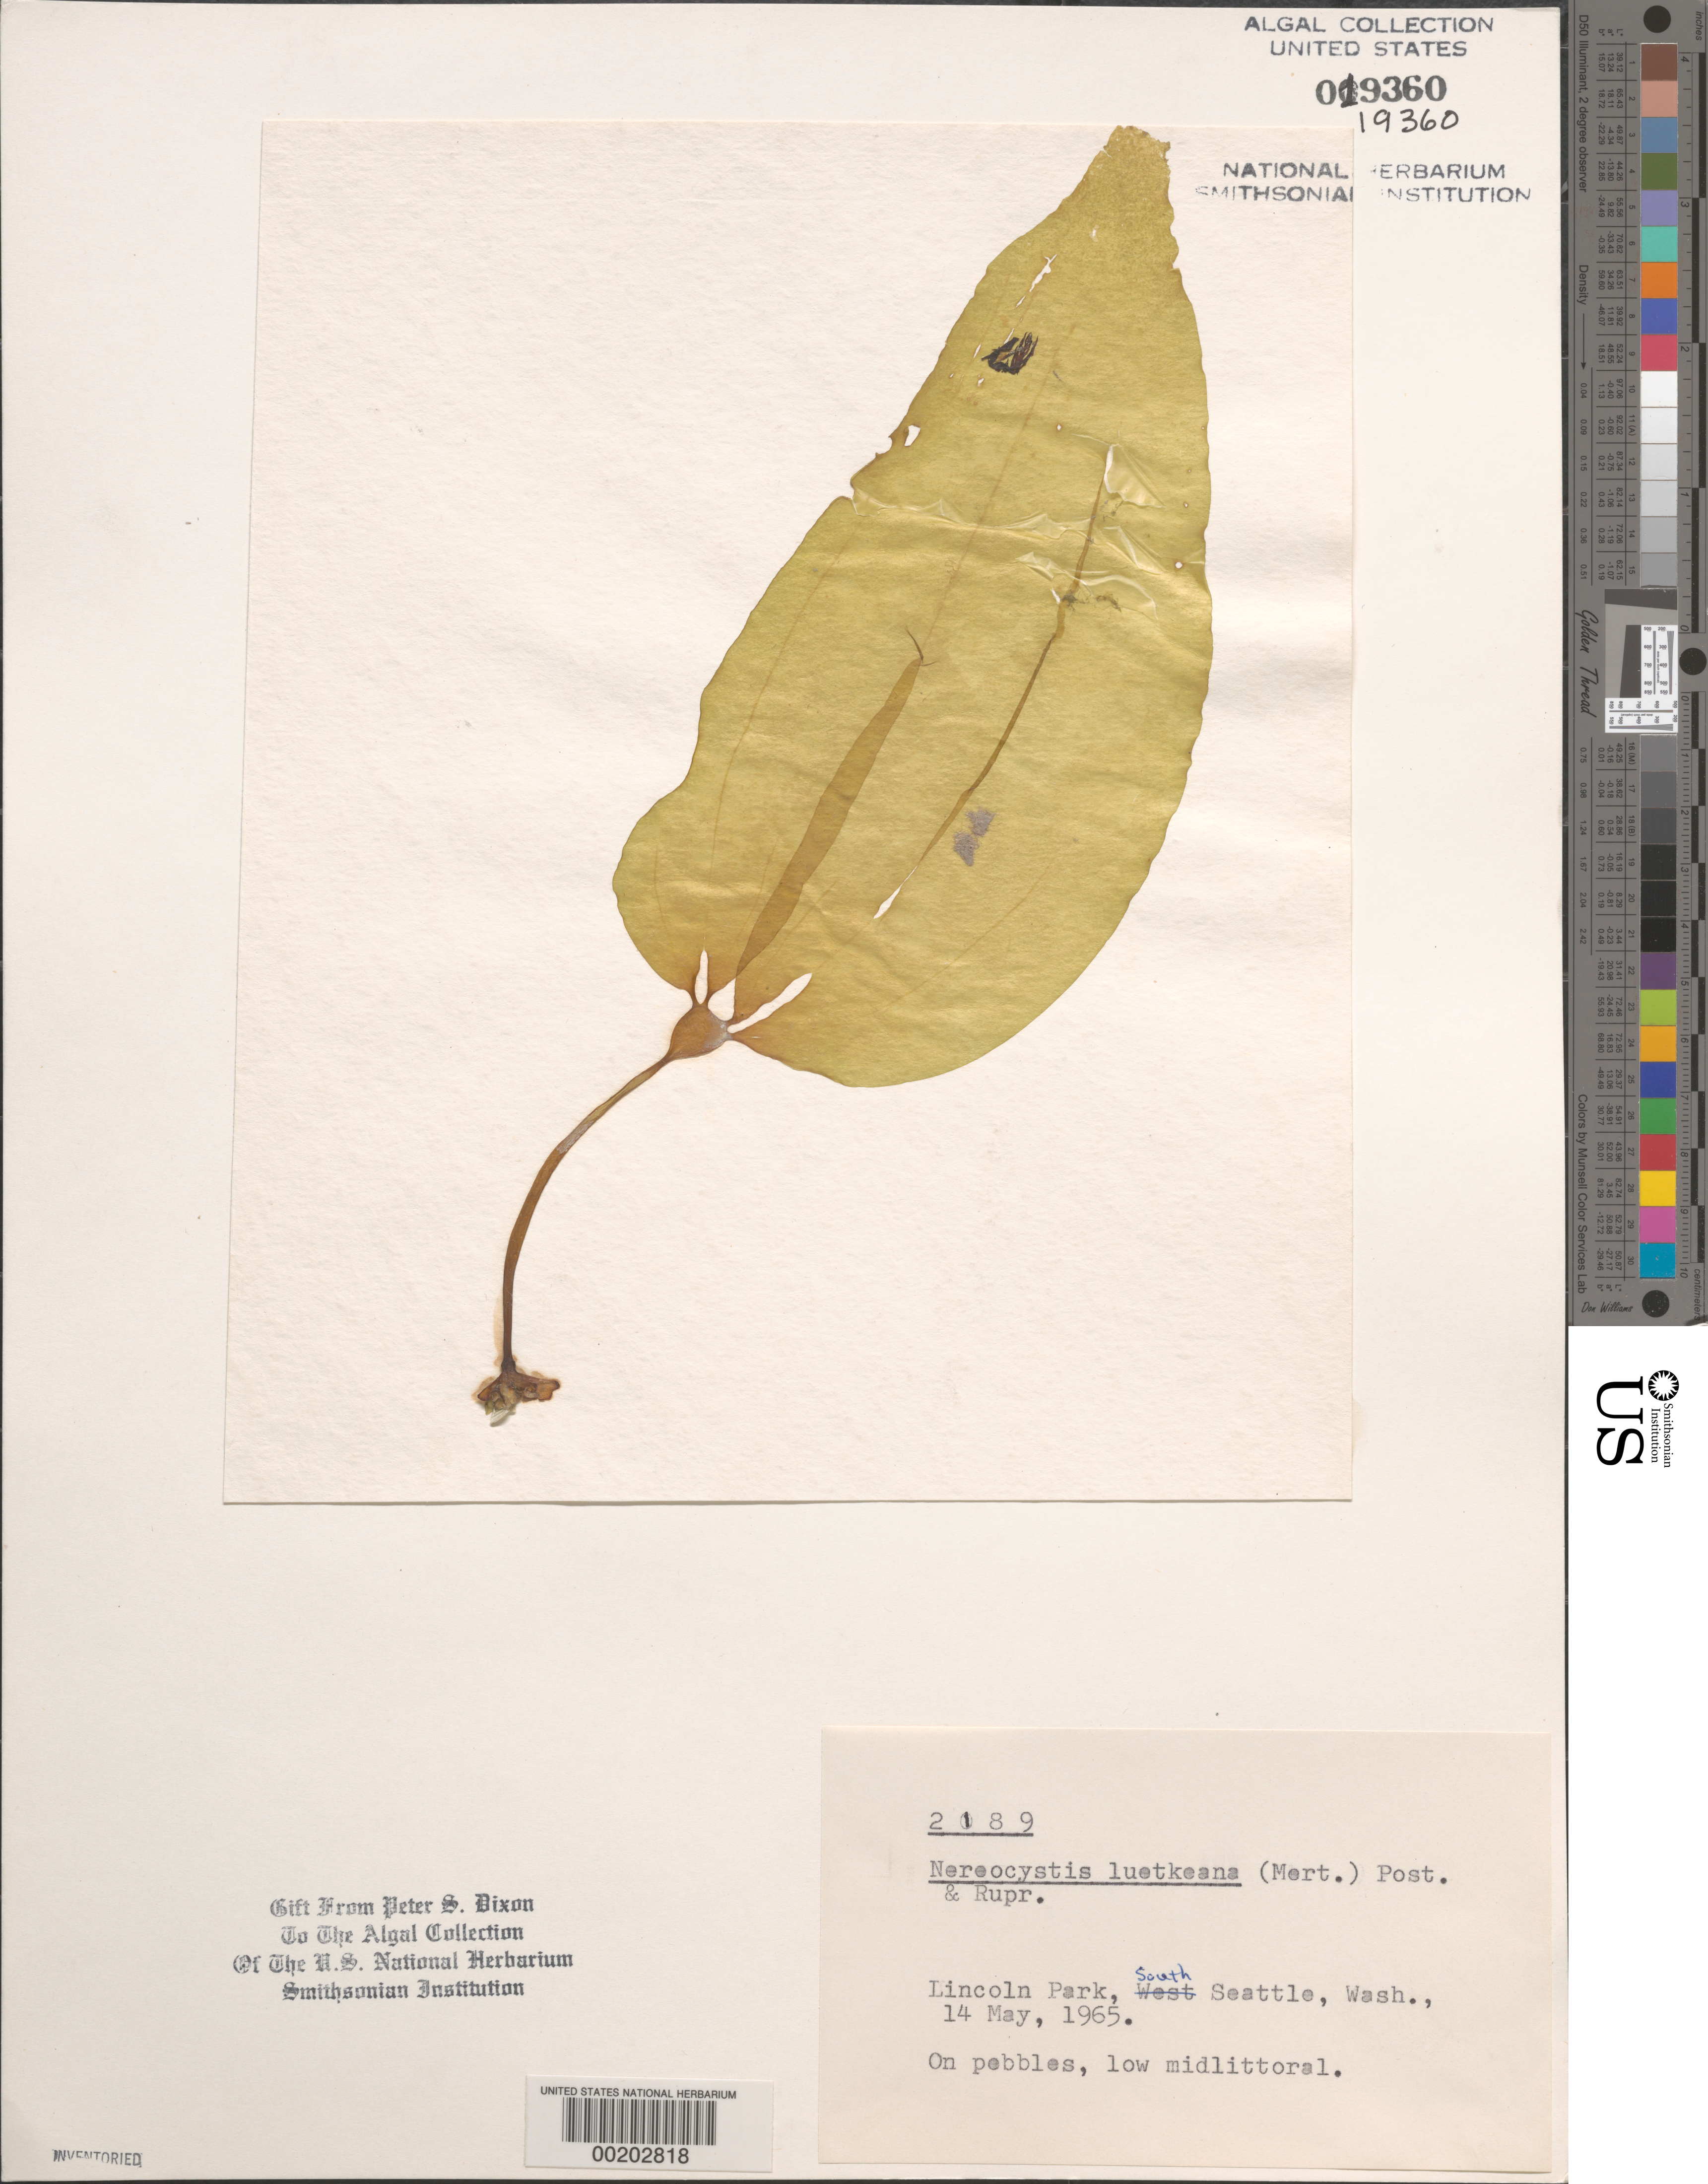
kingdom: Chromista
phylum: Ochrophyta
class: Phaeophyceae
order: Laminariales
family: Laminariaceae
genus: Nereocystis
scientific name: Nereocystis luetkeana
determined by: Dixon, P. S.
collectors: P. S. Dixon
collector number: PSD 2189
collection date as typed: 14 May 1965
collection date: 1965-05-14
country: United States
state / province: Washington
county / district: King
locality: South Seattle, Lincoln Park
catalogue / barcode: US 19360